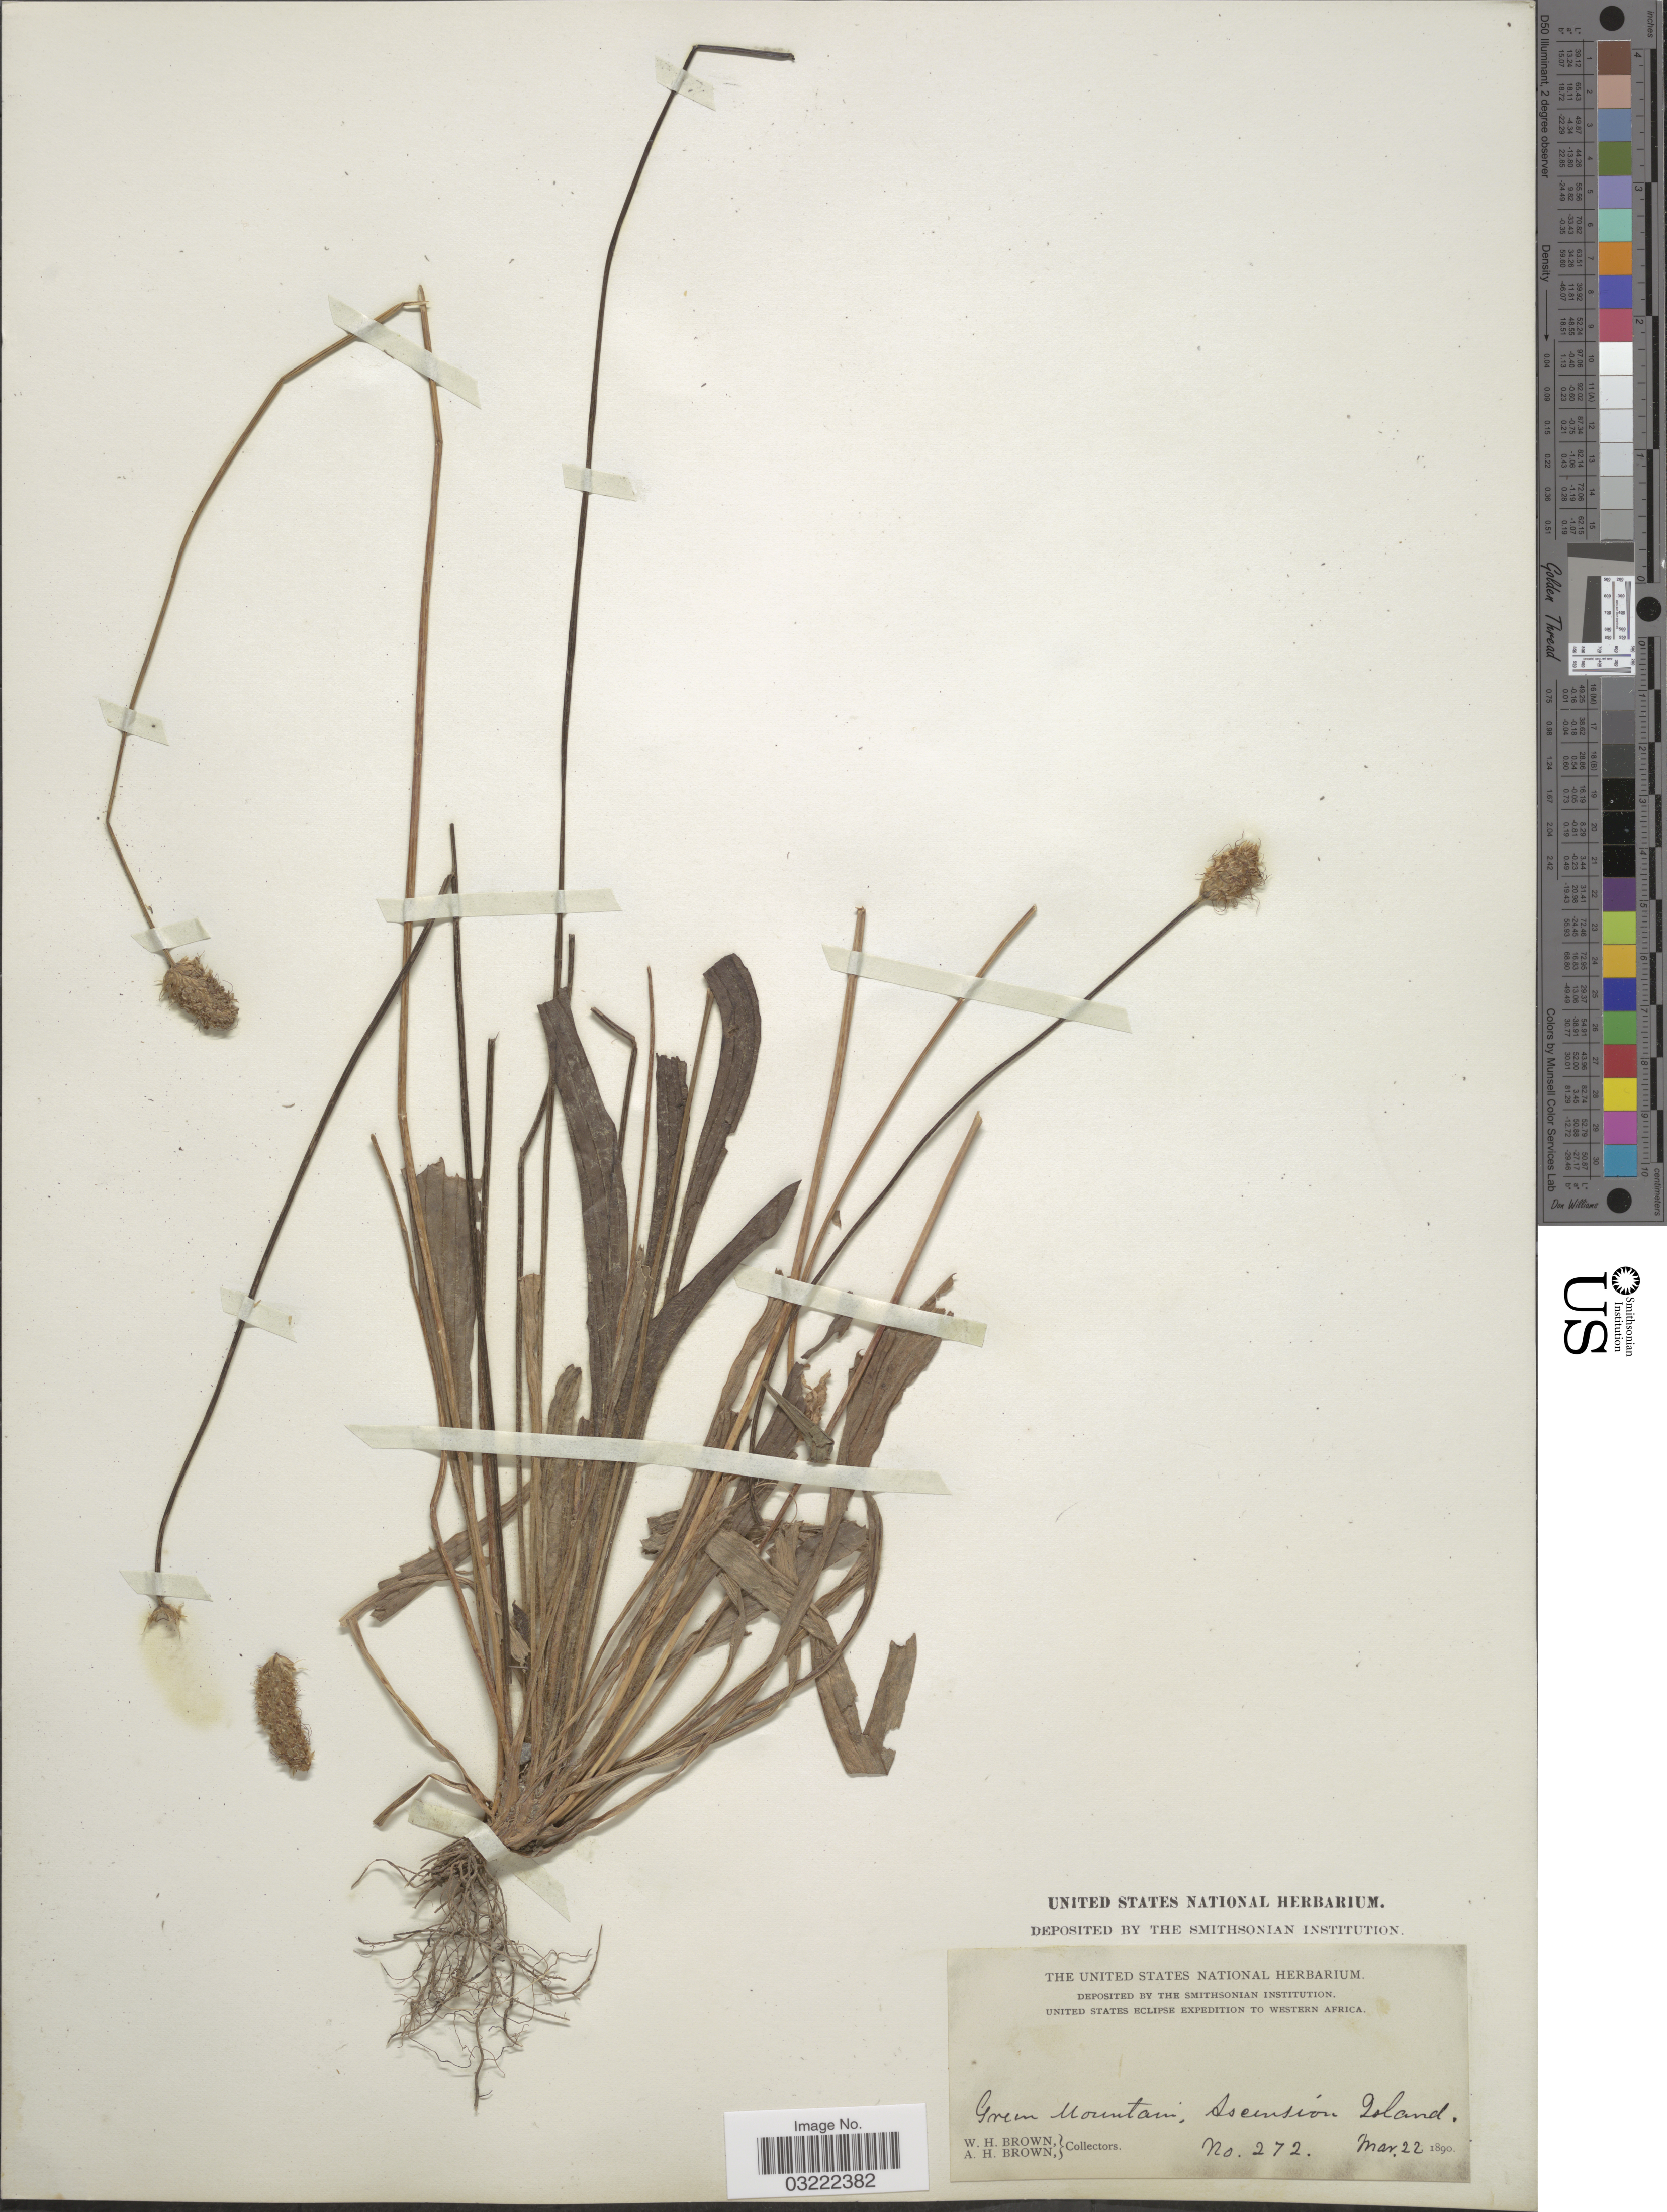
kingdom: Plantae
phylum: Tracheophyta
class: Magnoliopsida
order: Lamiales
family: Plantaginaceae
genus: Plantago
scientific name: Plantago lanceolata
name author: L.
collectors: W. H. Brown & A. H. Brown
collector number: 272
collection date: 1890-03-22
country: St. Helena Islands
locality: Western Africa, Green Mountain, Ascension Island.